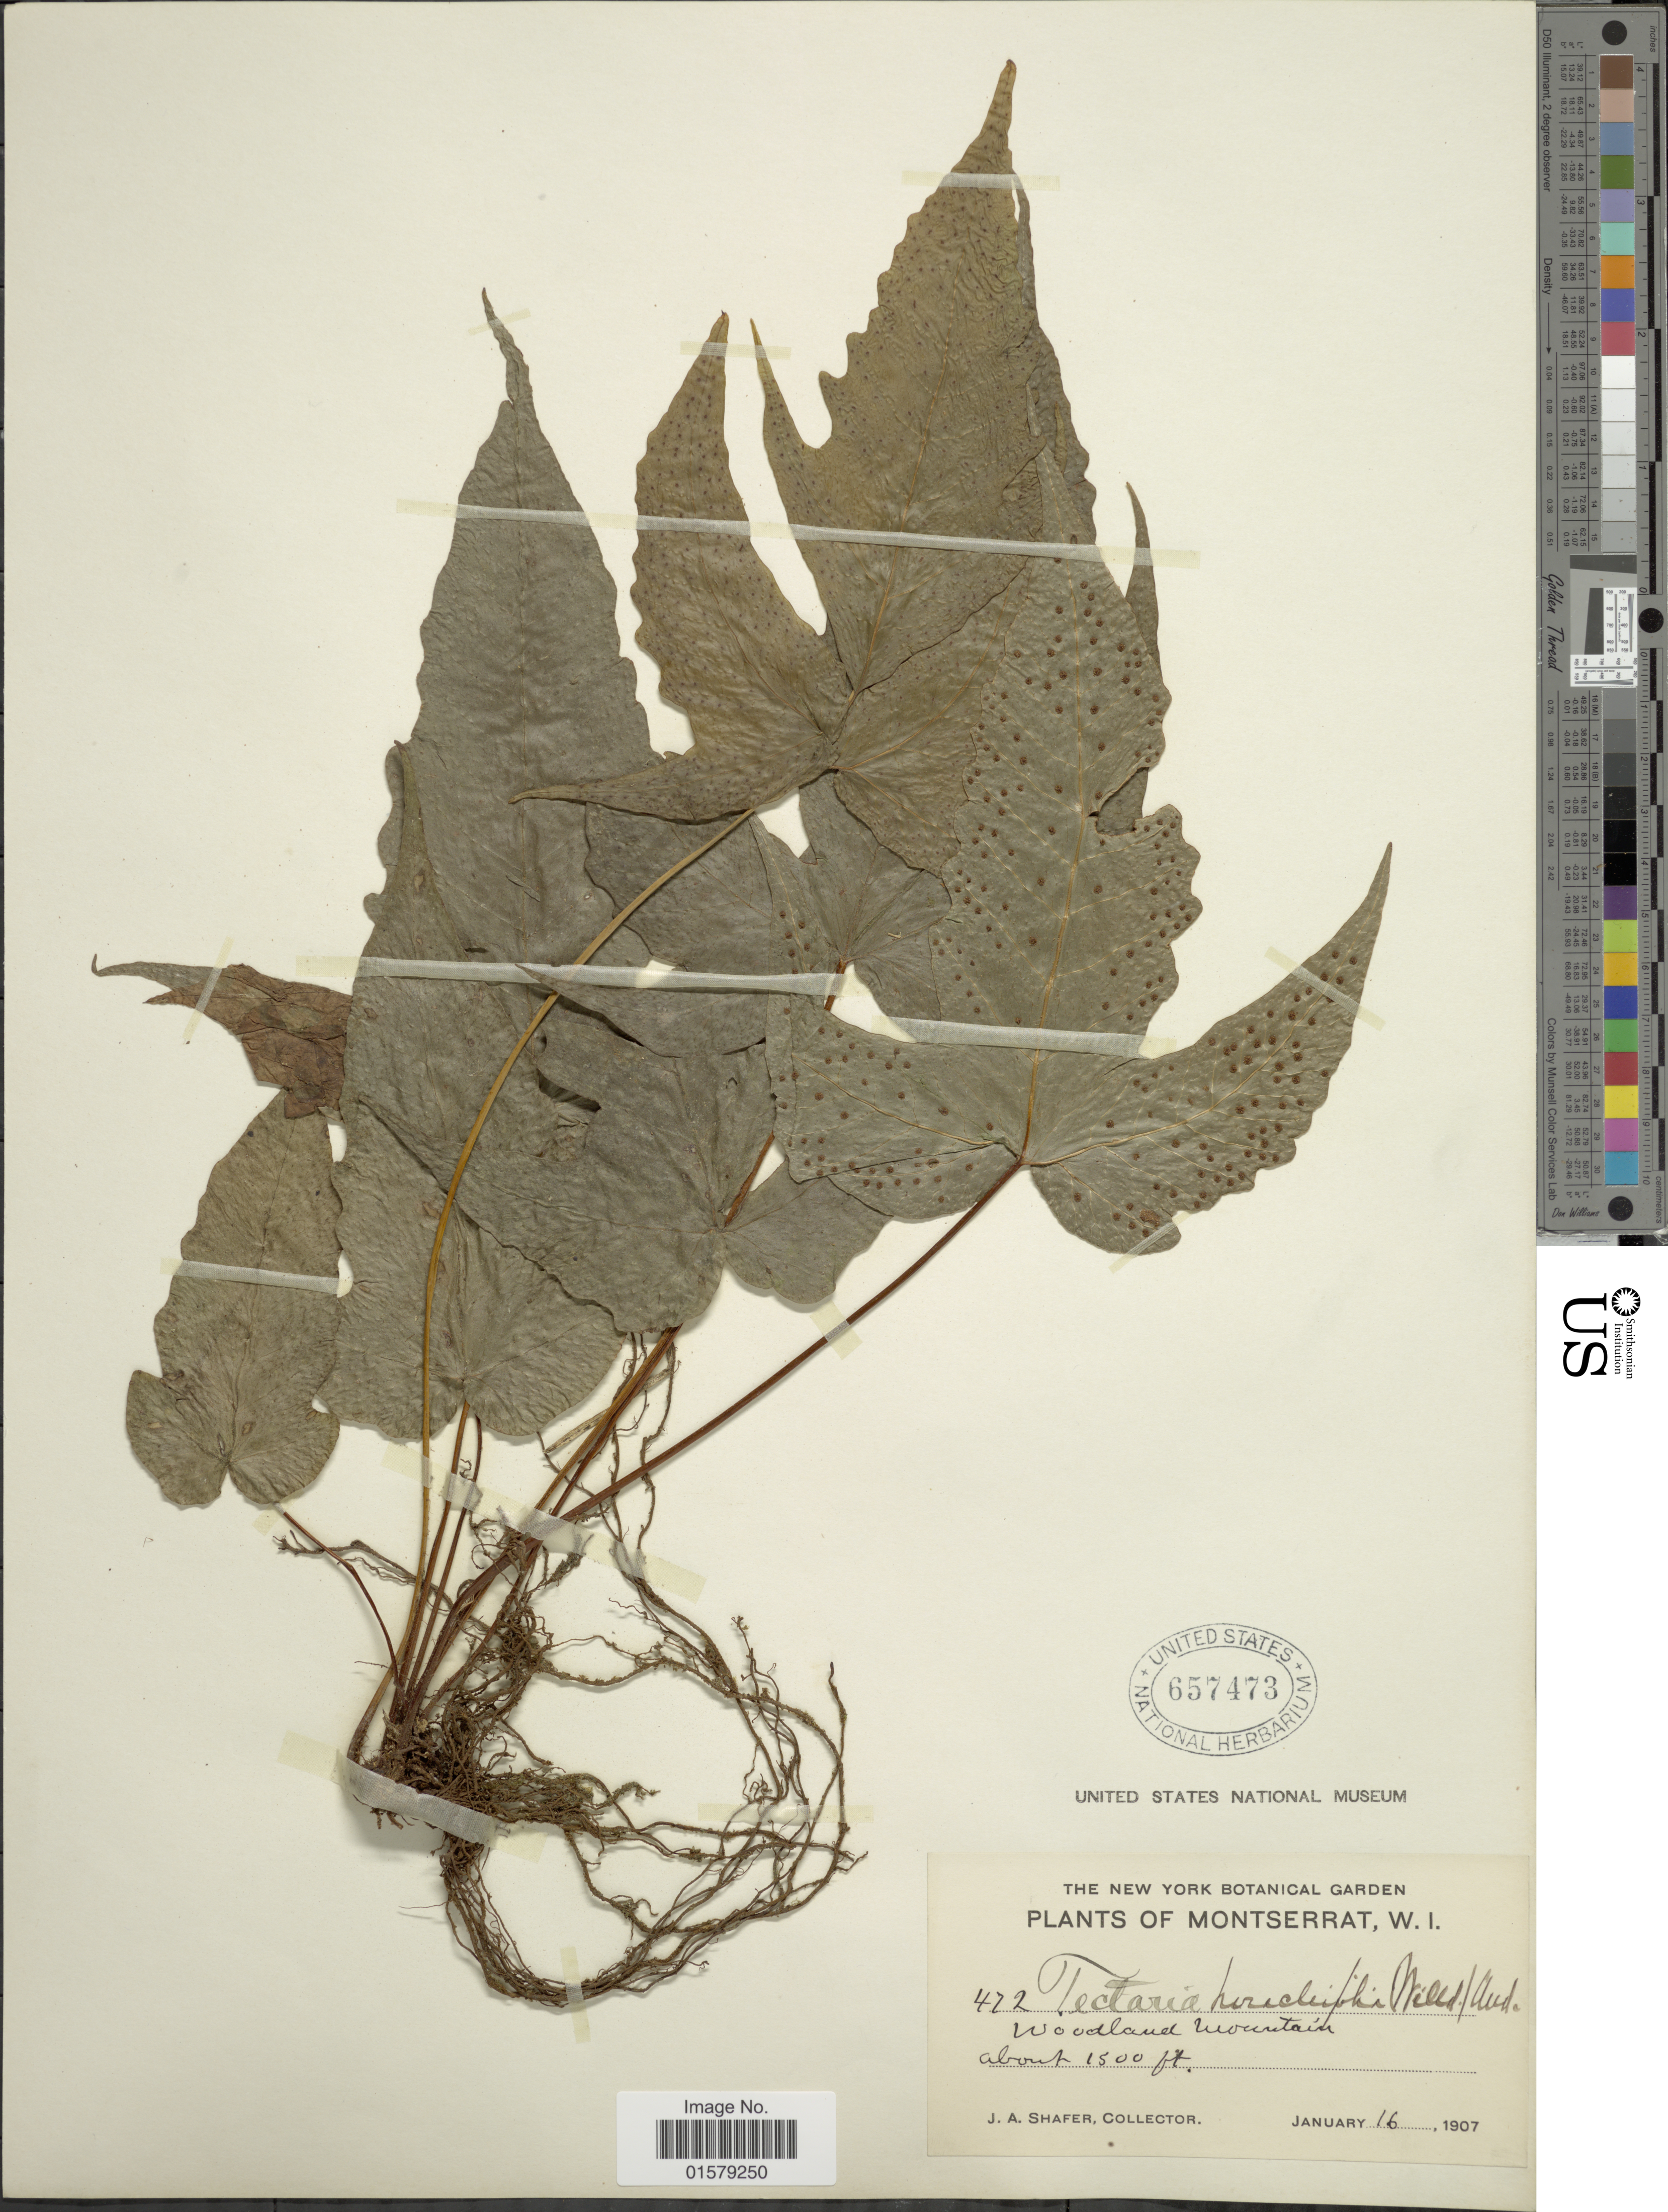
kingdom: Plantae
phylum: Tracheophyta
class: Polypodiopsida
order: Polypodiales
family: Tectariaceae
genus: Tectaria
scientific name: Tectaria heracleifolia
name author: (Willd.) Underw.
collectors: J. A. Shafer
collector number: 472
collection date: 1907-01-16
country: Montserrat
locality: Woodland Mountain. Montserrat W. I.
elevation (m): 457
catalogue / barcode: US 657473